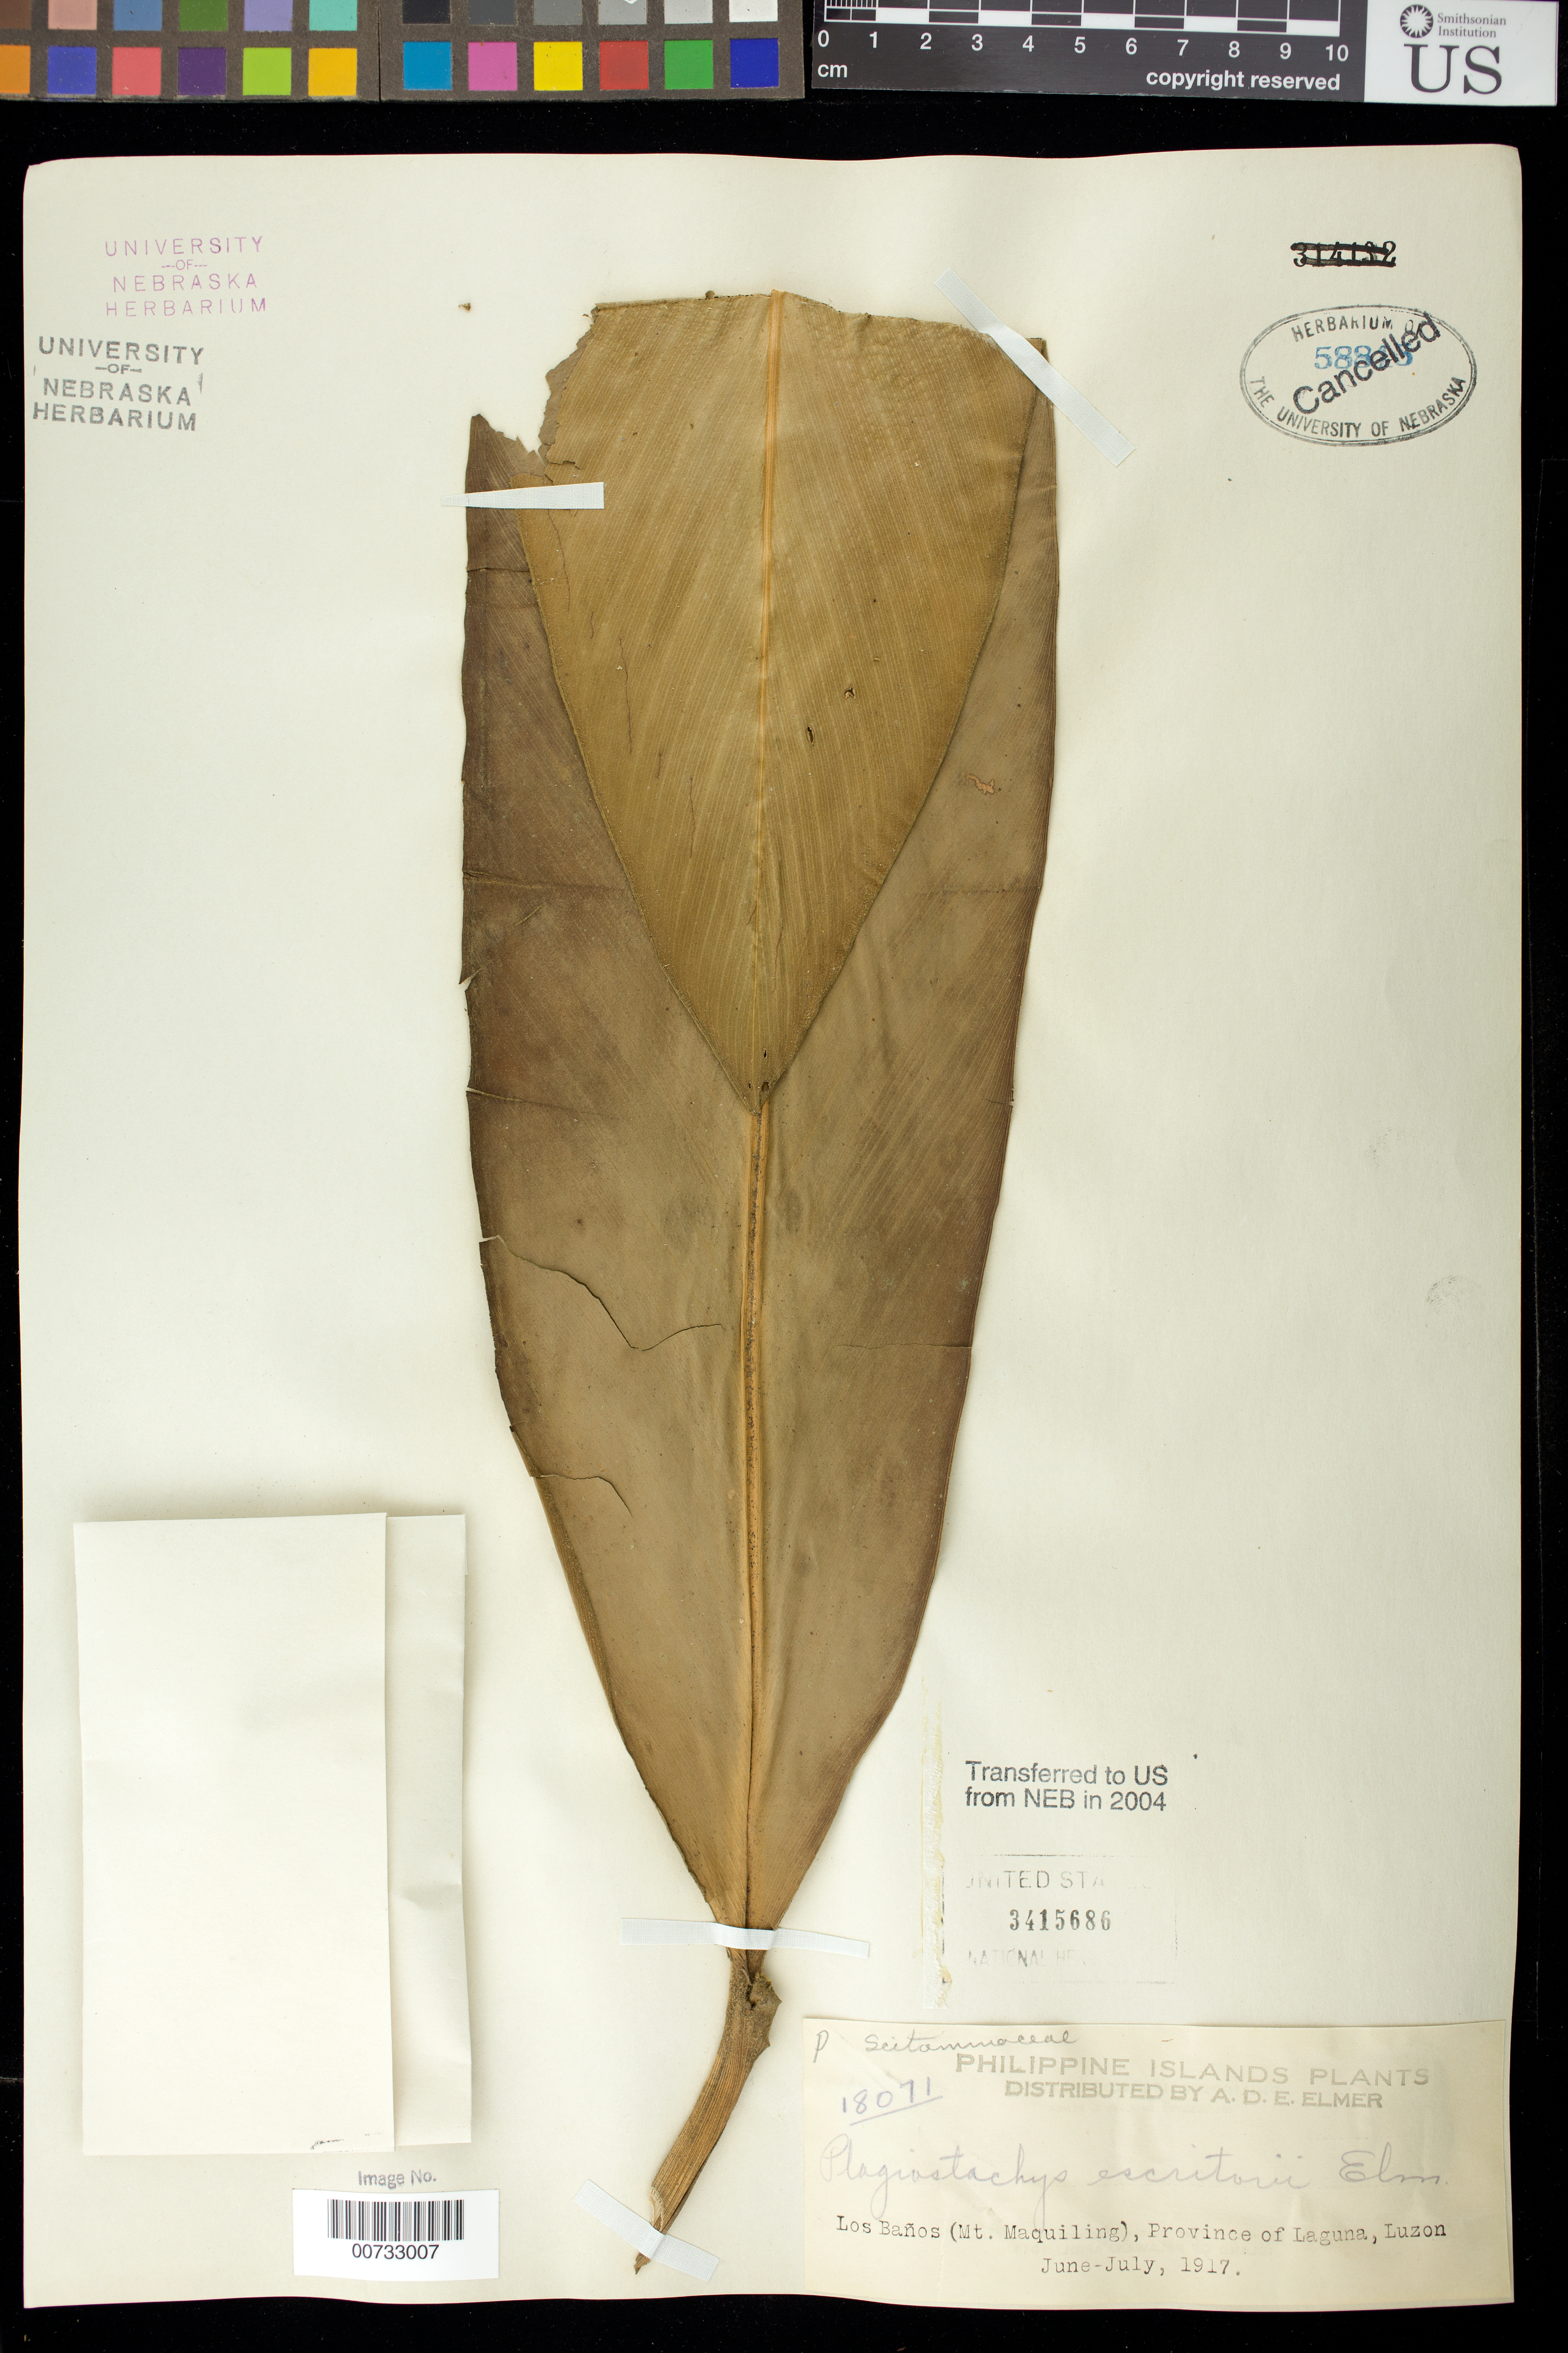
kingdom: Plantae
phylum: Tracheophyta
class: Liliopsida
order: Zingiberales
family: Zingiberaceae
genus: Plagiostachys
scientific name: Plagiostachys escritorii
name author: Elmer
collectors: A. D. E. Elmer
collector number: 18071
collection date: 1917-06/1917-07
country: Philippines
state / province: Calabarzon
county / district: Laguna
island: Luzon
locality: Los Banos (Mt Maquiling).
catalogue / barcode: US 3415686